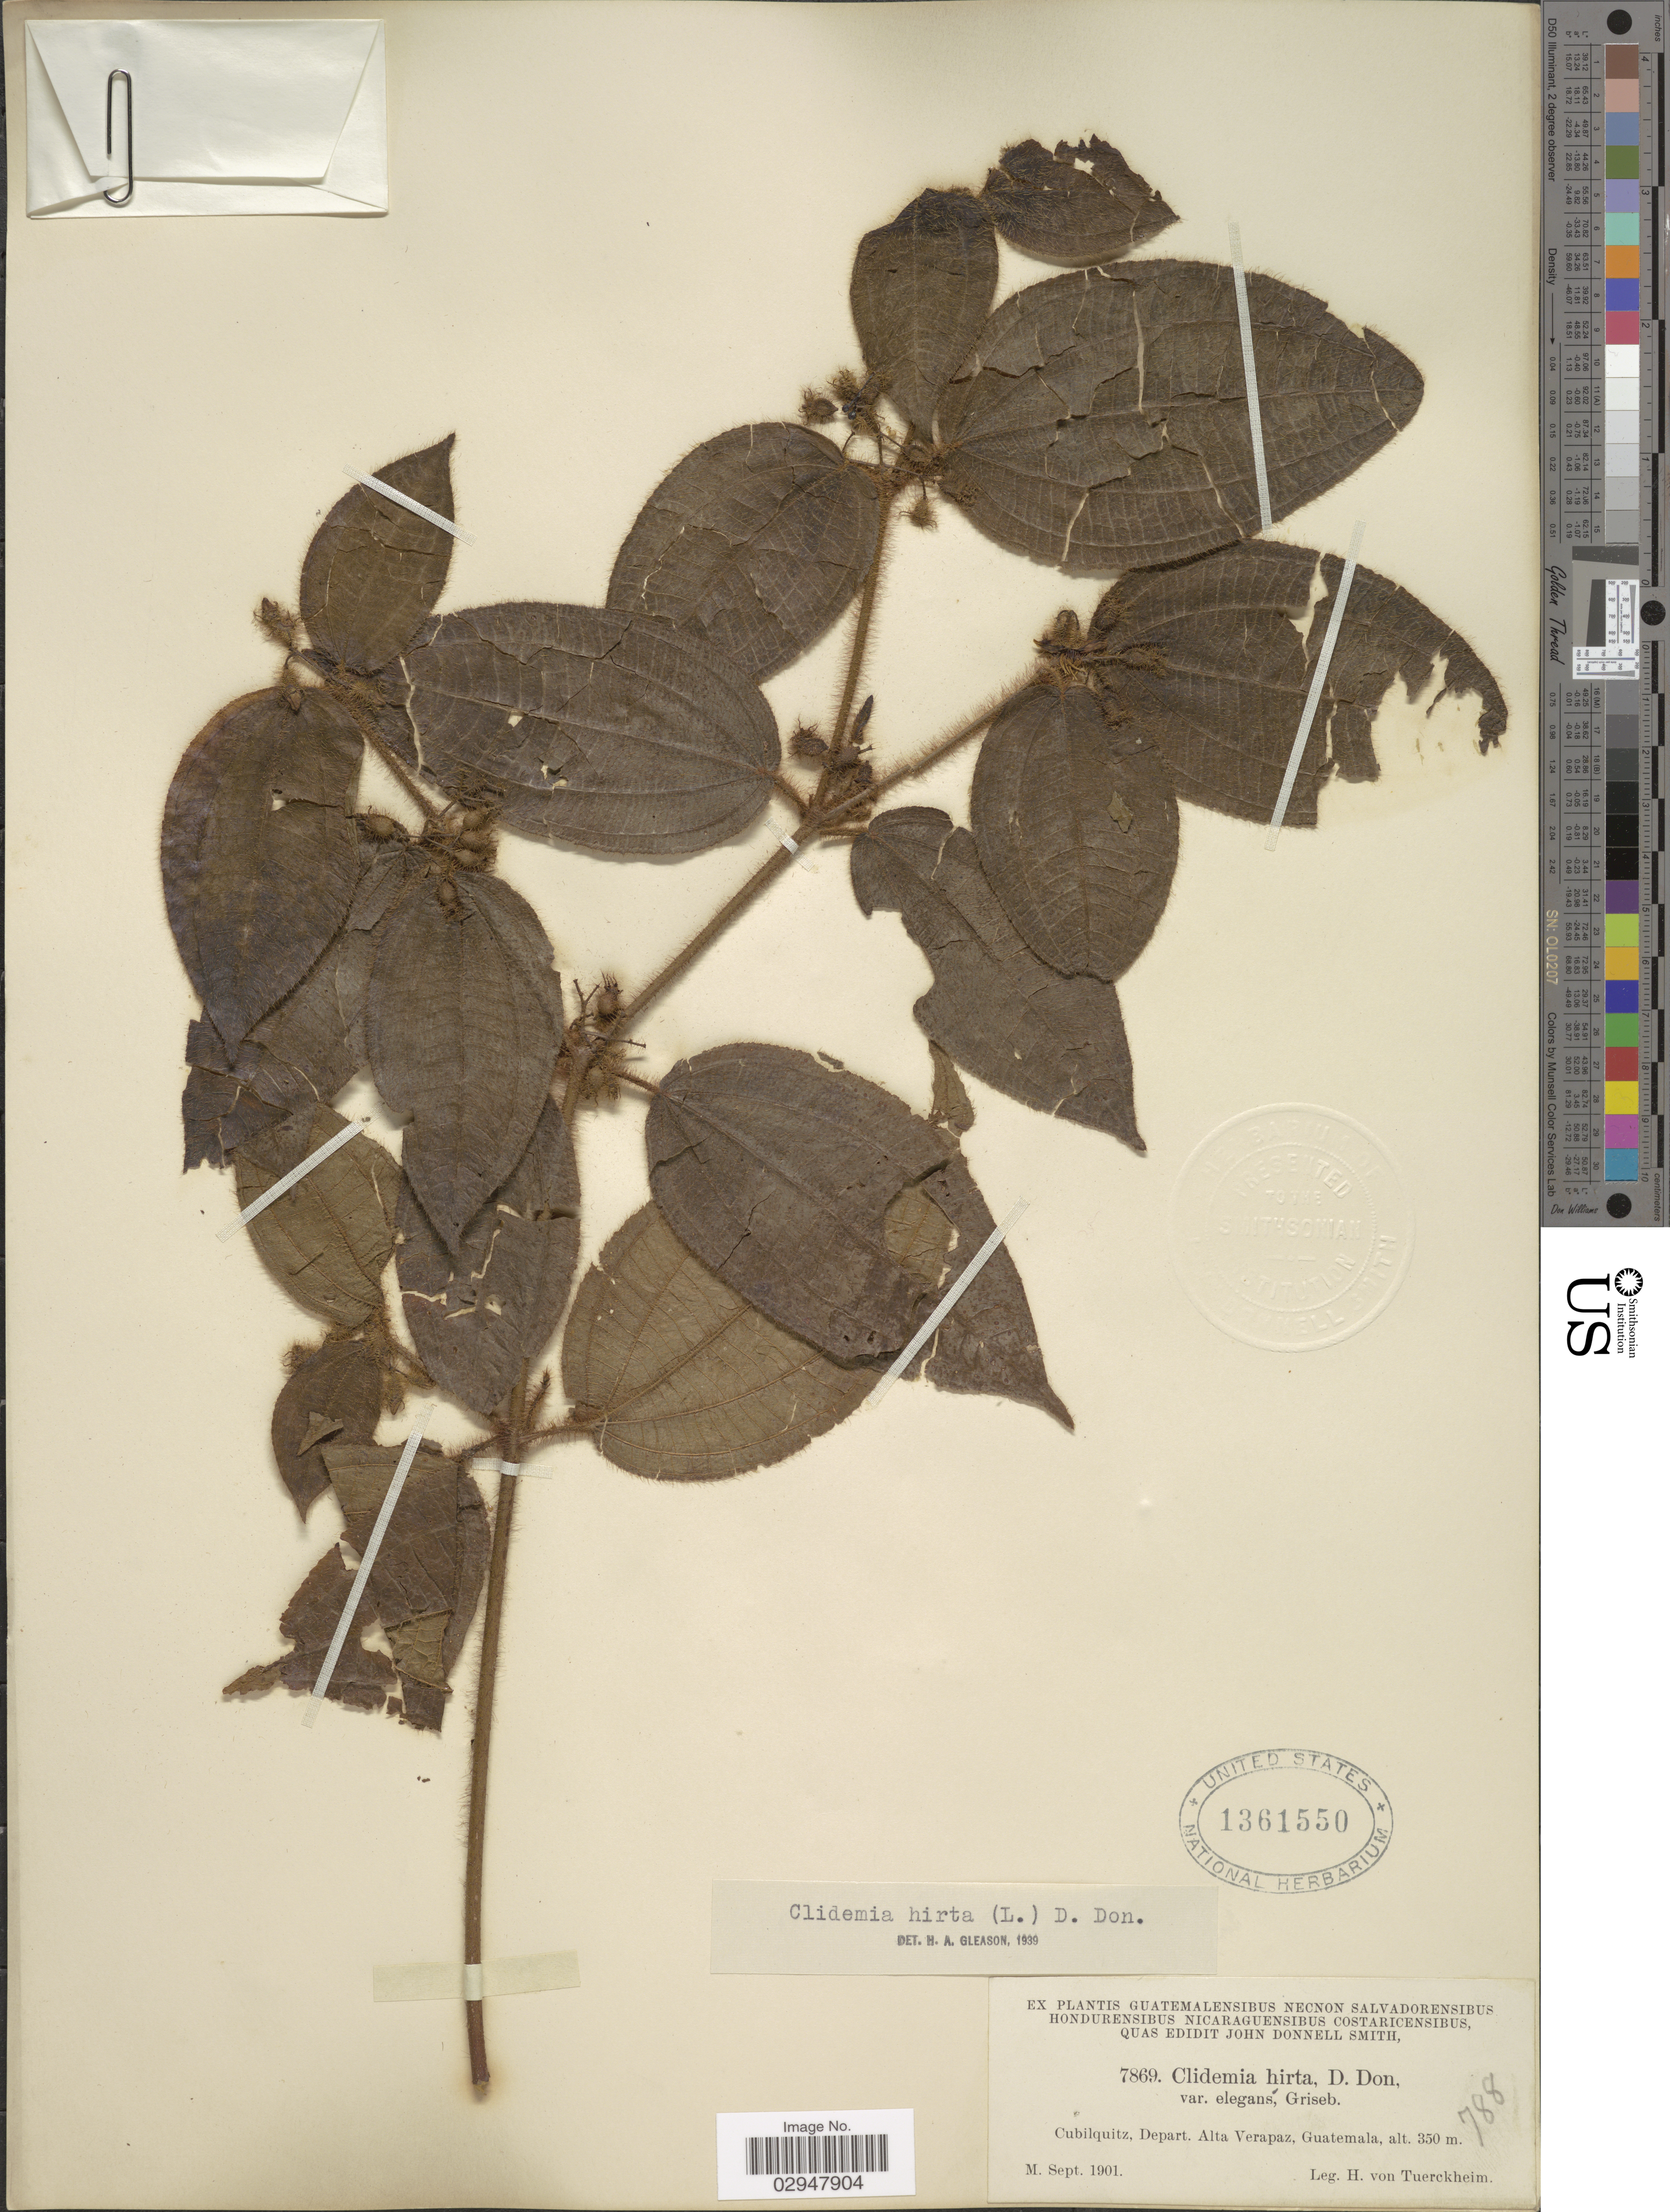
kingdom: Plantae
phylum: Tracheophyta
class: Magnoliopsida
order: Myrtales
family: Melastomataceae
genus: Miconia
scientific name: Miconia hirta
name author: Cogn.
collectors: H. von Tuerckheim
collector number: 7869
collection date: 1901-09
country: Guatemala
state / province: Alta Verapaz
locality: Cubilquitz, Depart. Alta Verapaz, Guatemala.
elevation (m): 350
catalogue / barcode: US 1361550